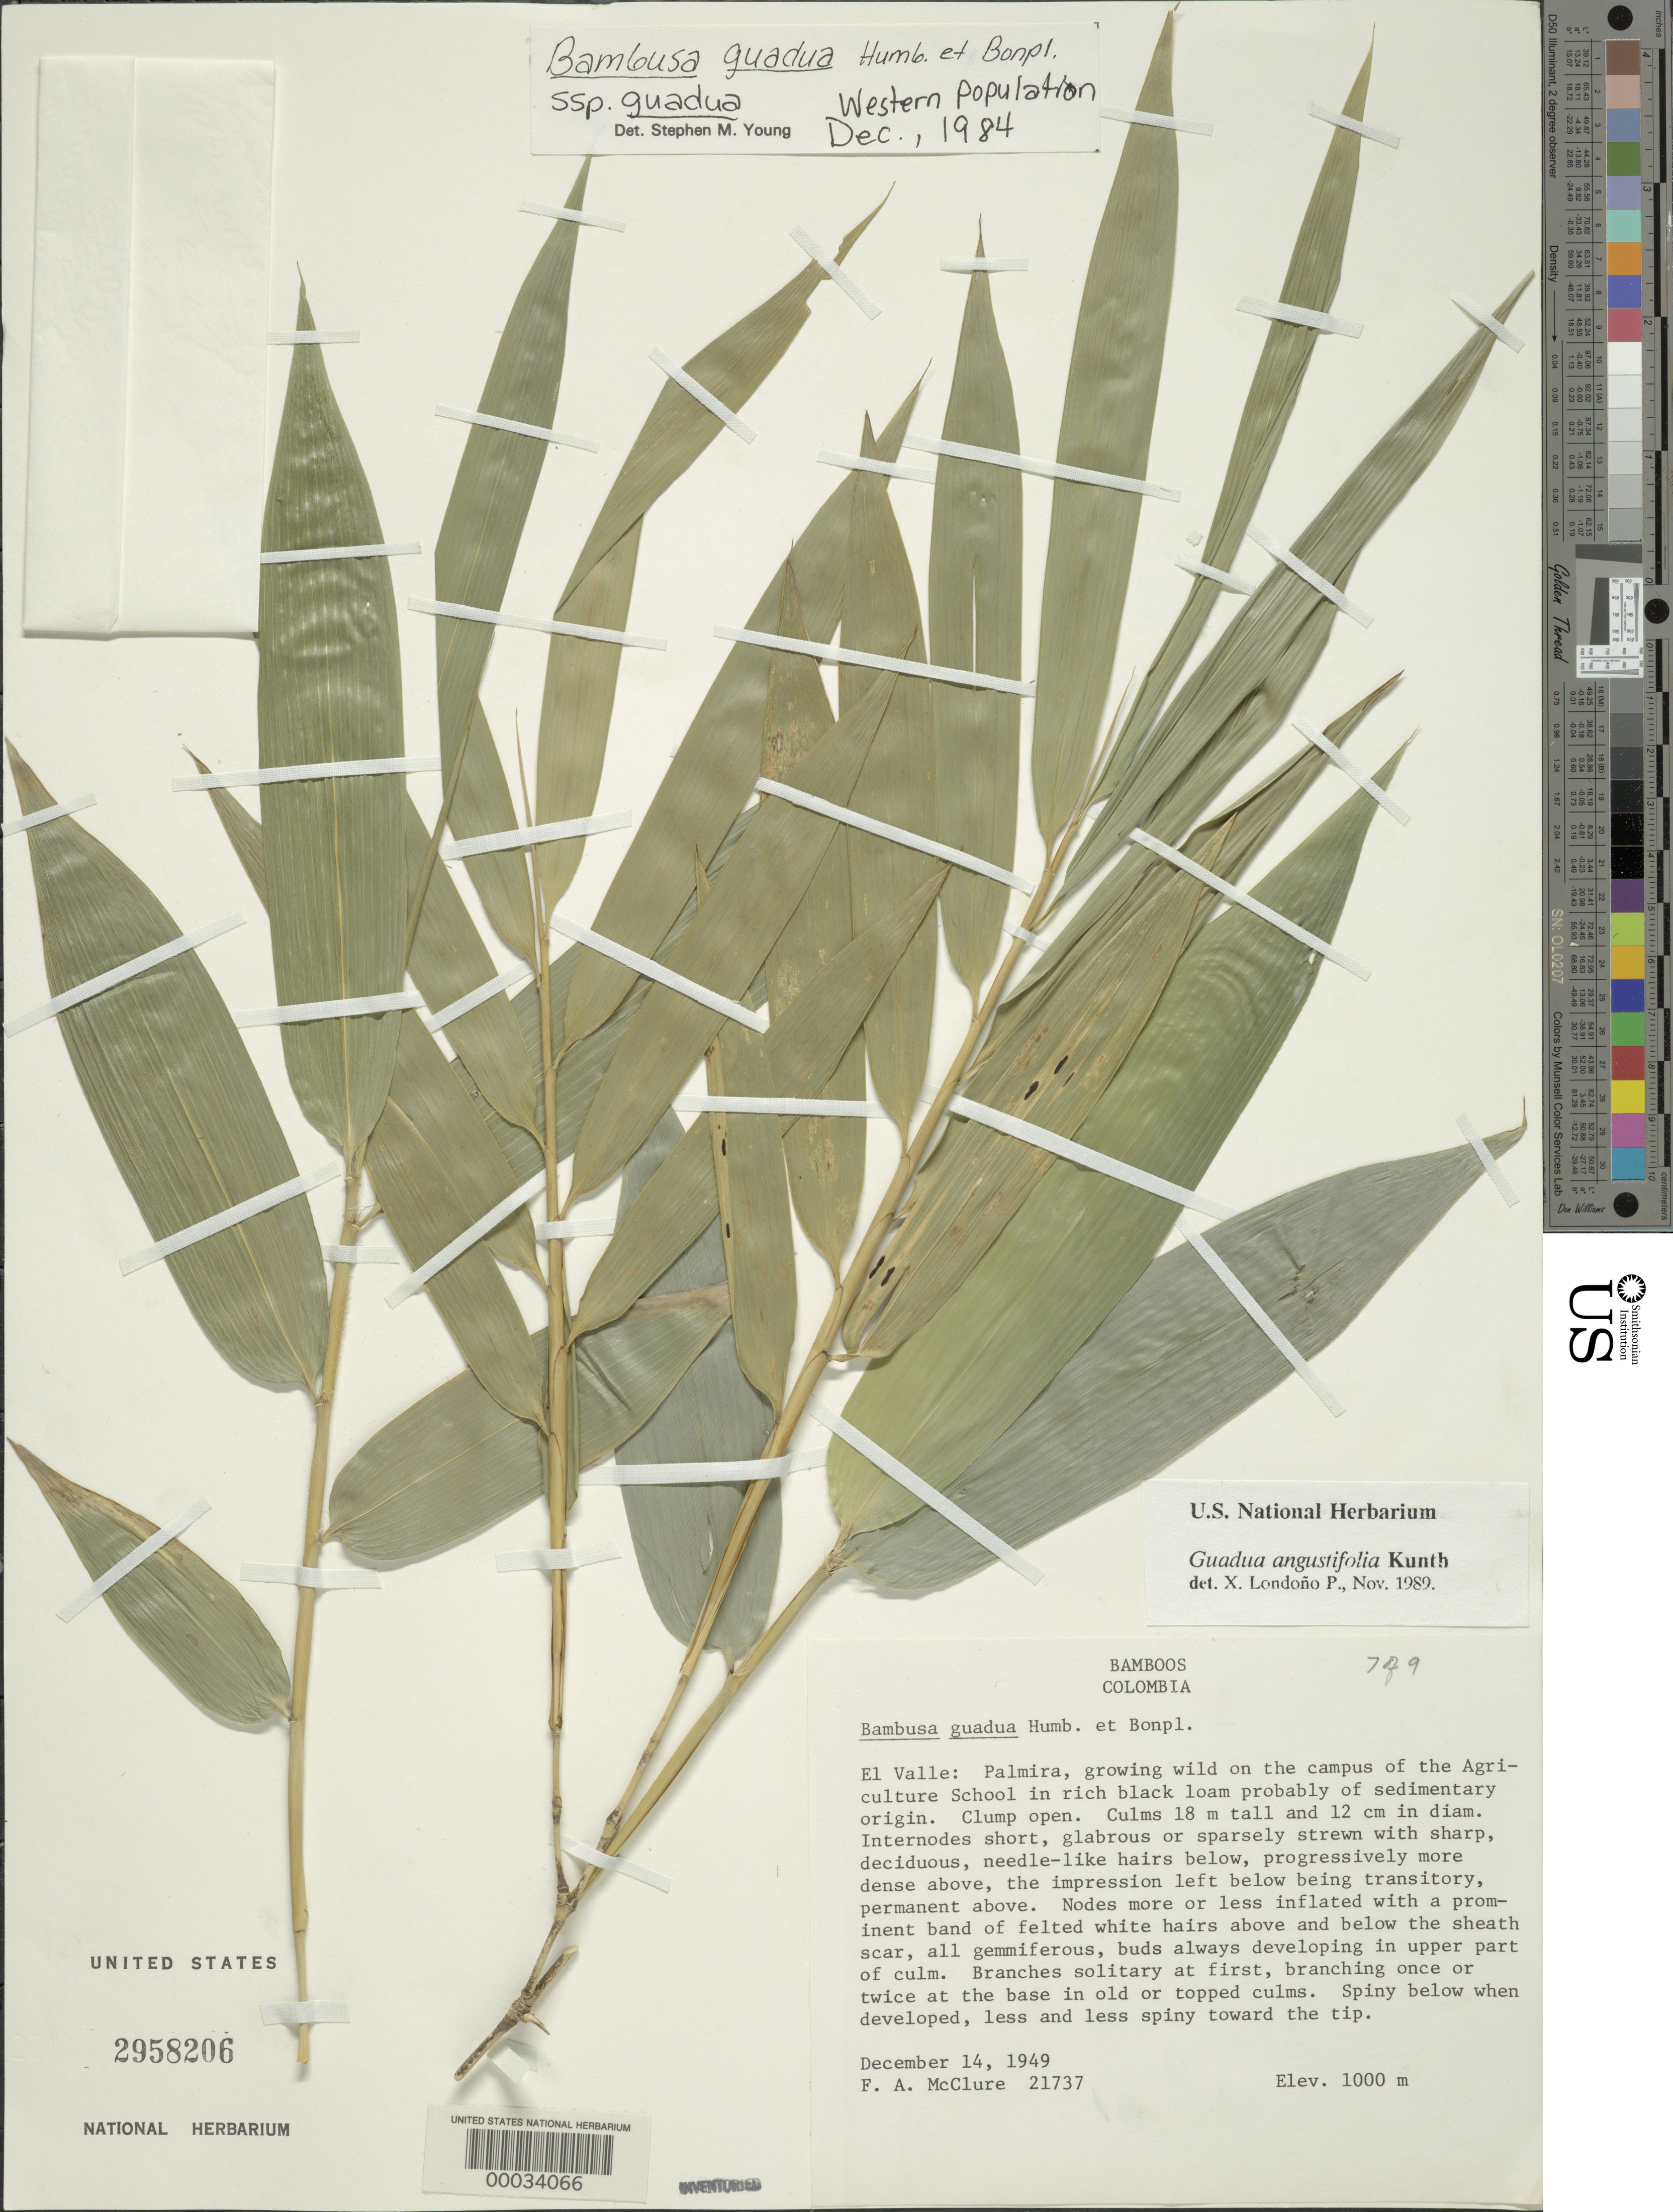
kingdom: Plantae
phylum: Tracheophyta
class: Liliopsida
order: Poales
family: Poaceae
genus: Guadua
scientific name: Guadua angustifolia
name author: Kunth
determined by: Londoño, X., (TULV), Jardin Botanico "Juan Maria Cespedes"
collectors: F. A. McClure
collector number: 21737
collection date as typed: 14 Dec 1949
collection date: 1949-12-14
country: Colombia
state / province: Valle del Cauca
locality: Palmira, campus of the agricultural school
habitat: Rich black loam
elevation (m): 1000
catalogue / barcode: US 2958206